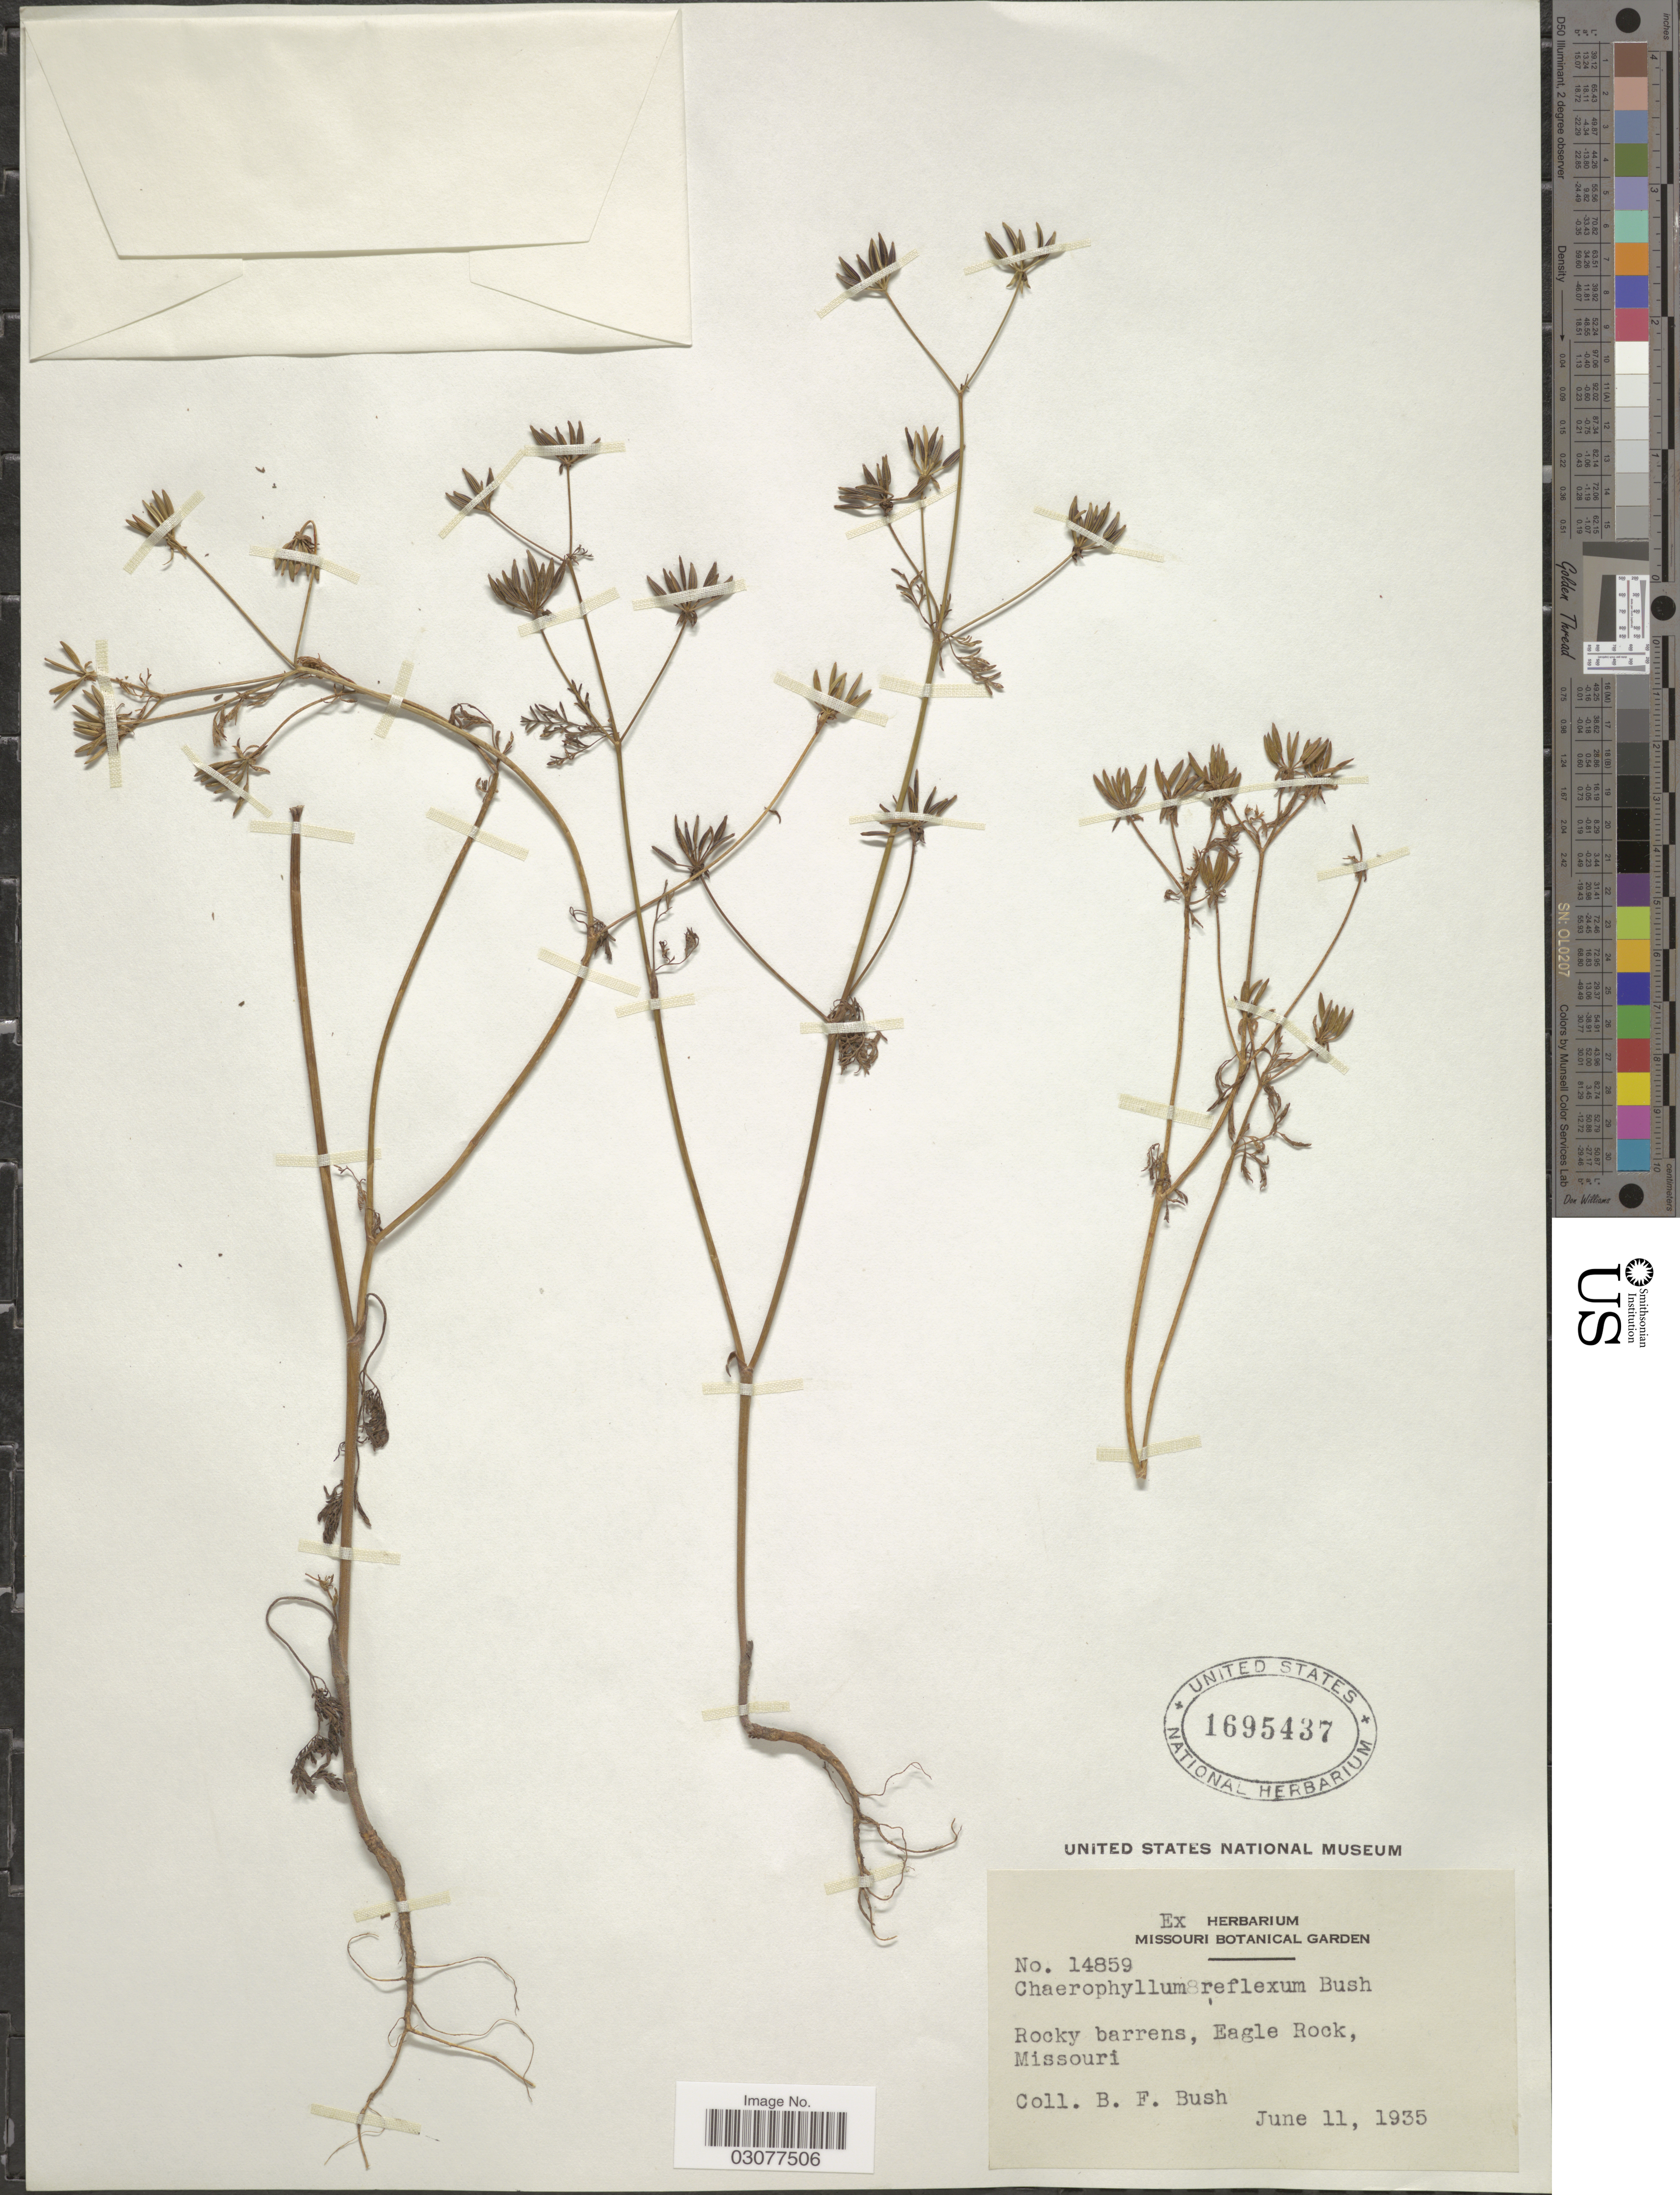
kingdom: Plantae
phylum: Tracheophyta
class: Magnoliopsida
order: Apiales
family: Apiaceae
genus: Chaerophyllum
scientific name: Chaerophyllum reflexum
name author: Bush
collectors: B. F. Bush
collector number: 14859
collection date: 1935-06-11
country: United States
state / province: Missouri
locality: Rocky barrens, Eagle Rock.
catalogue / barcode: US 1695437